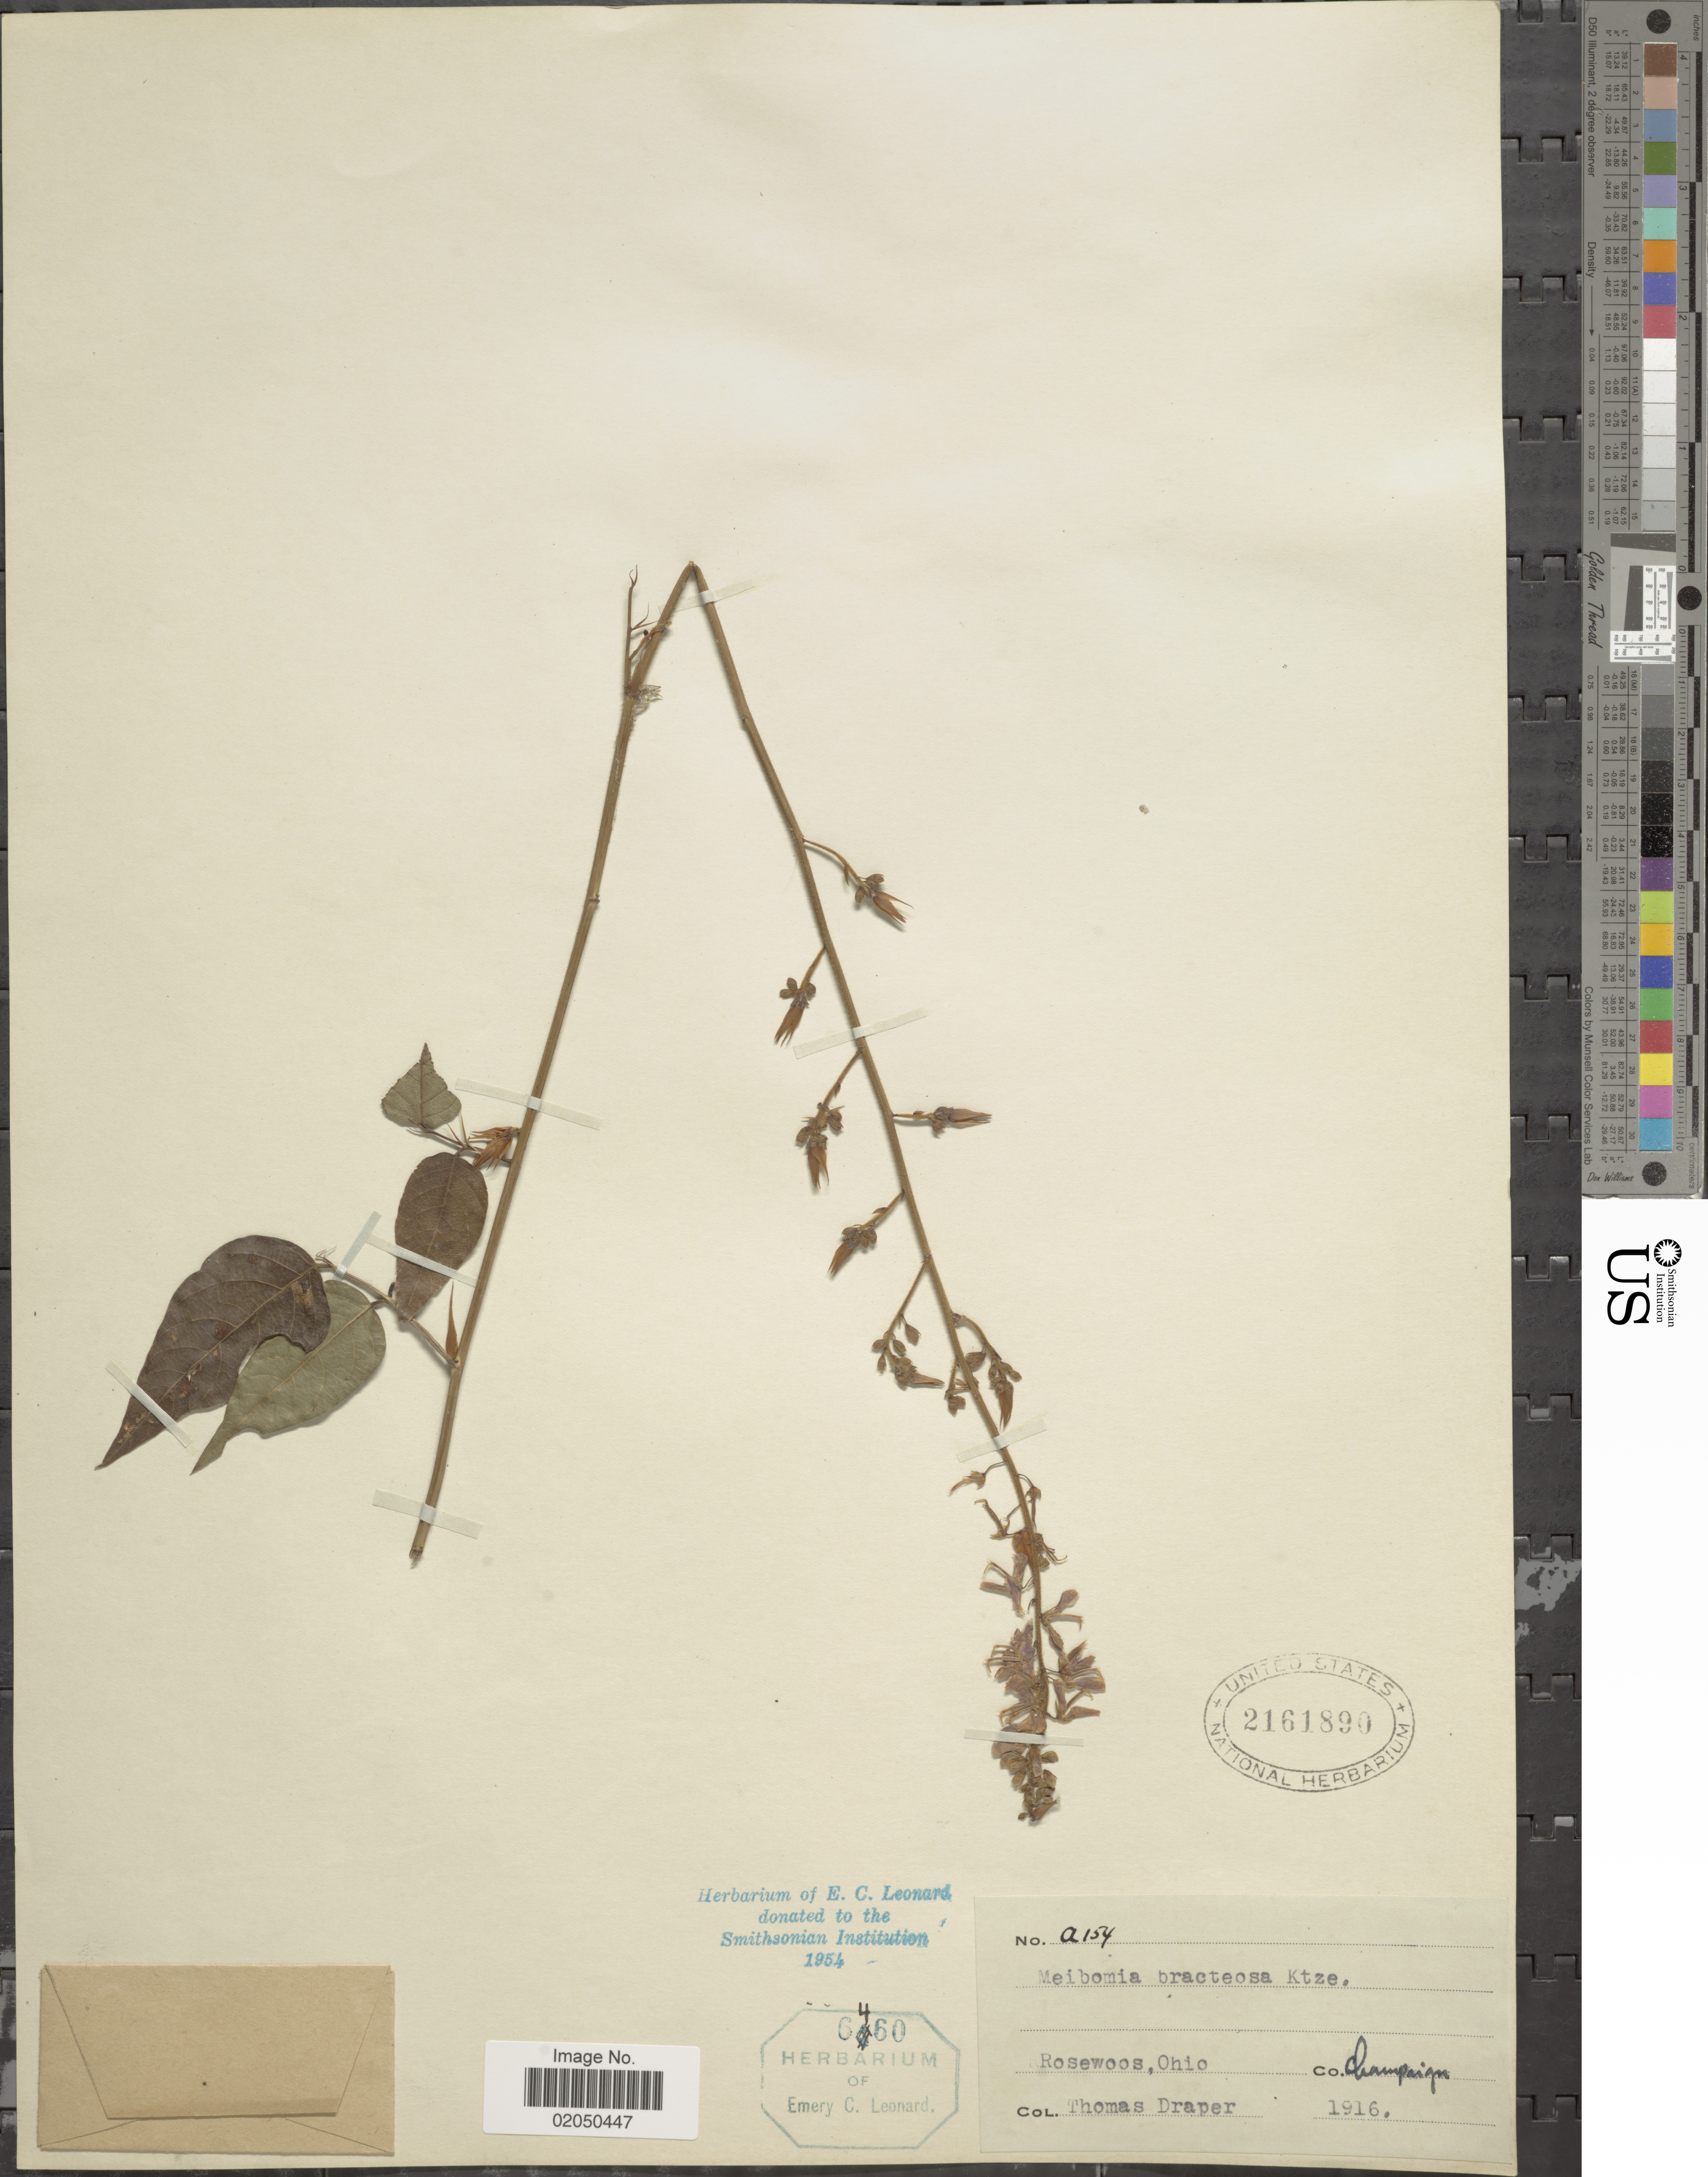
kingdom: Plantae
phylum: Tracheophyta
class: Magnoliopsida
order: Fabales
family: Fabaceae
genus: Desmodium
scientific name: Desmodium cuspidatum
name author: (Muhl. ex Willd.) Loudon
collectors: T. Draper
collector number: A154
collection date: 1916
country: United States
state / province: Ohio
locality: Rosewoos, Ohio, Champaign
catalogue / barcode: US 2161890